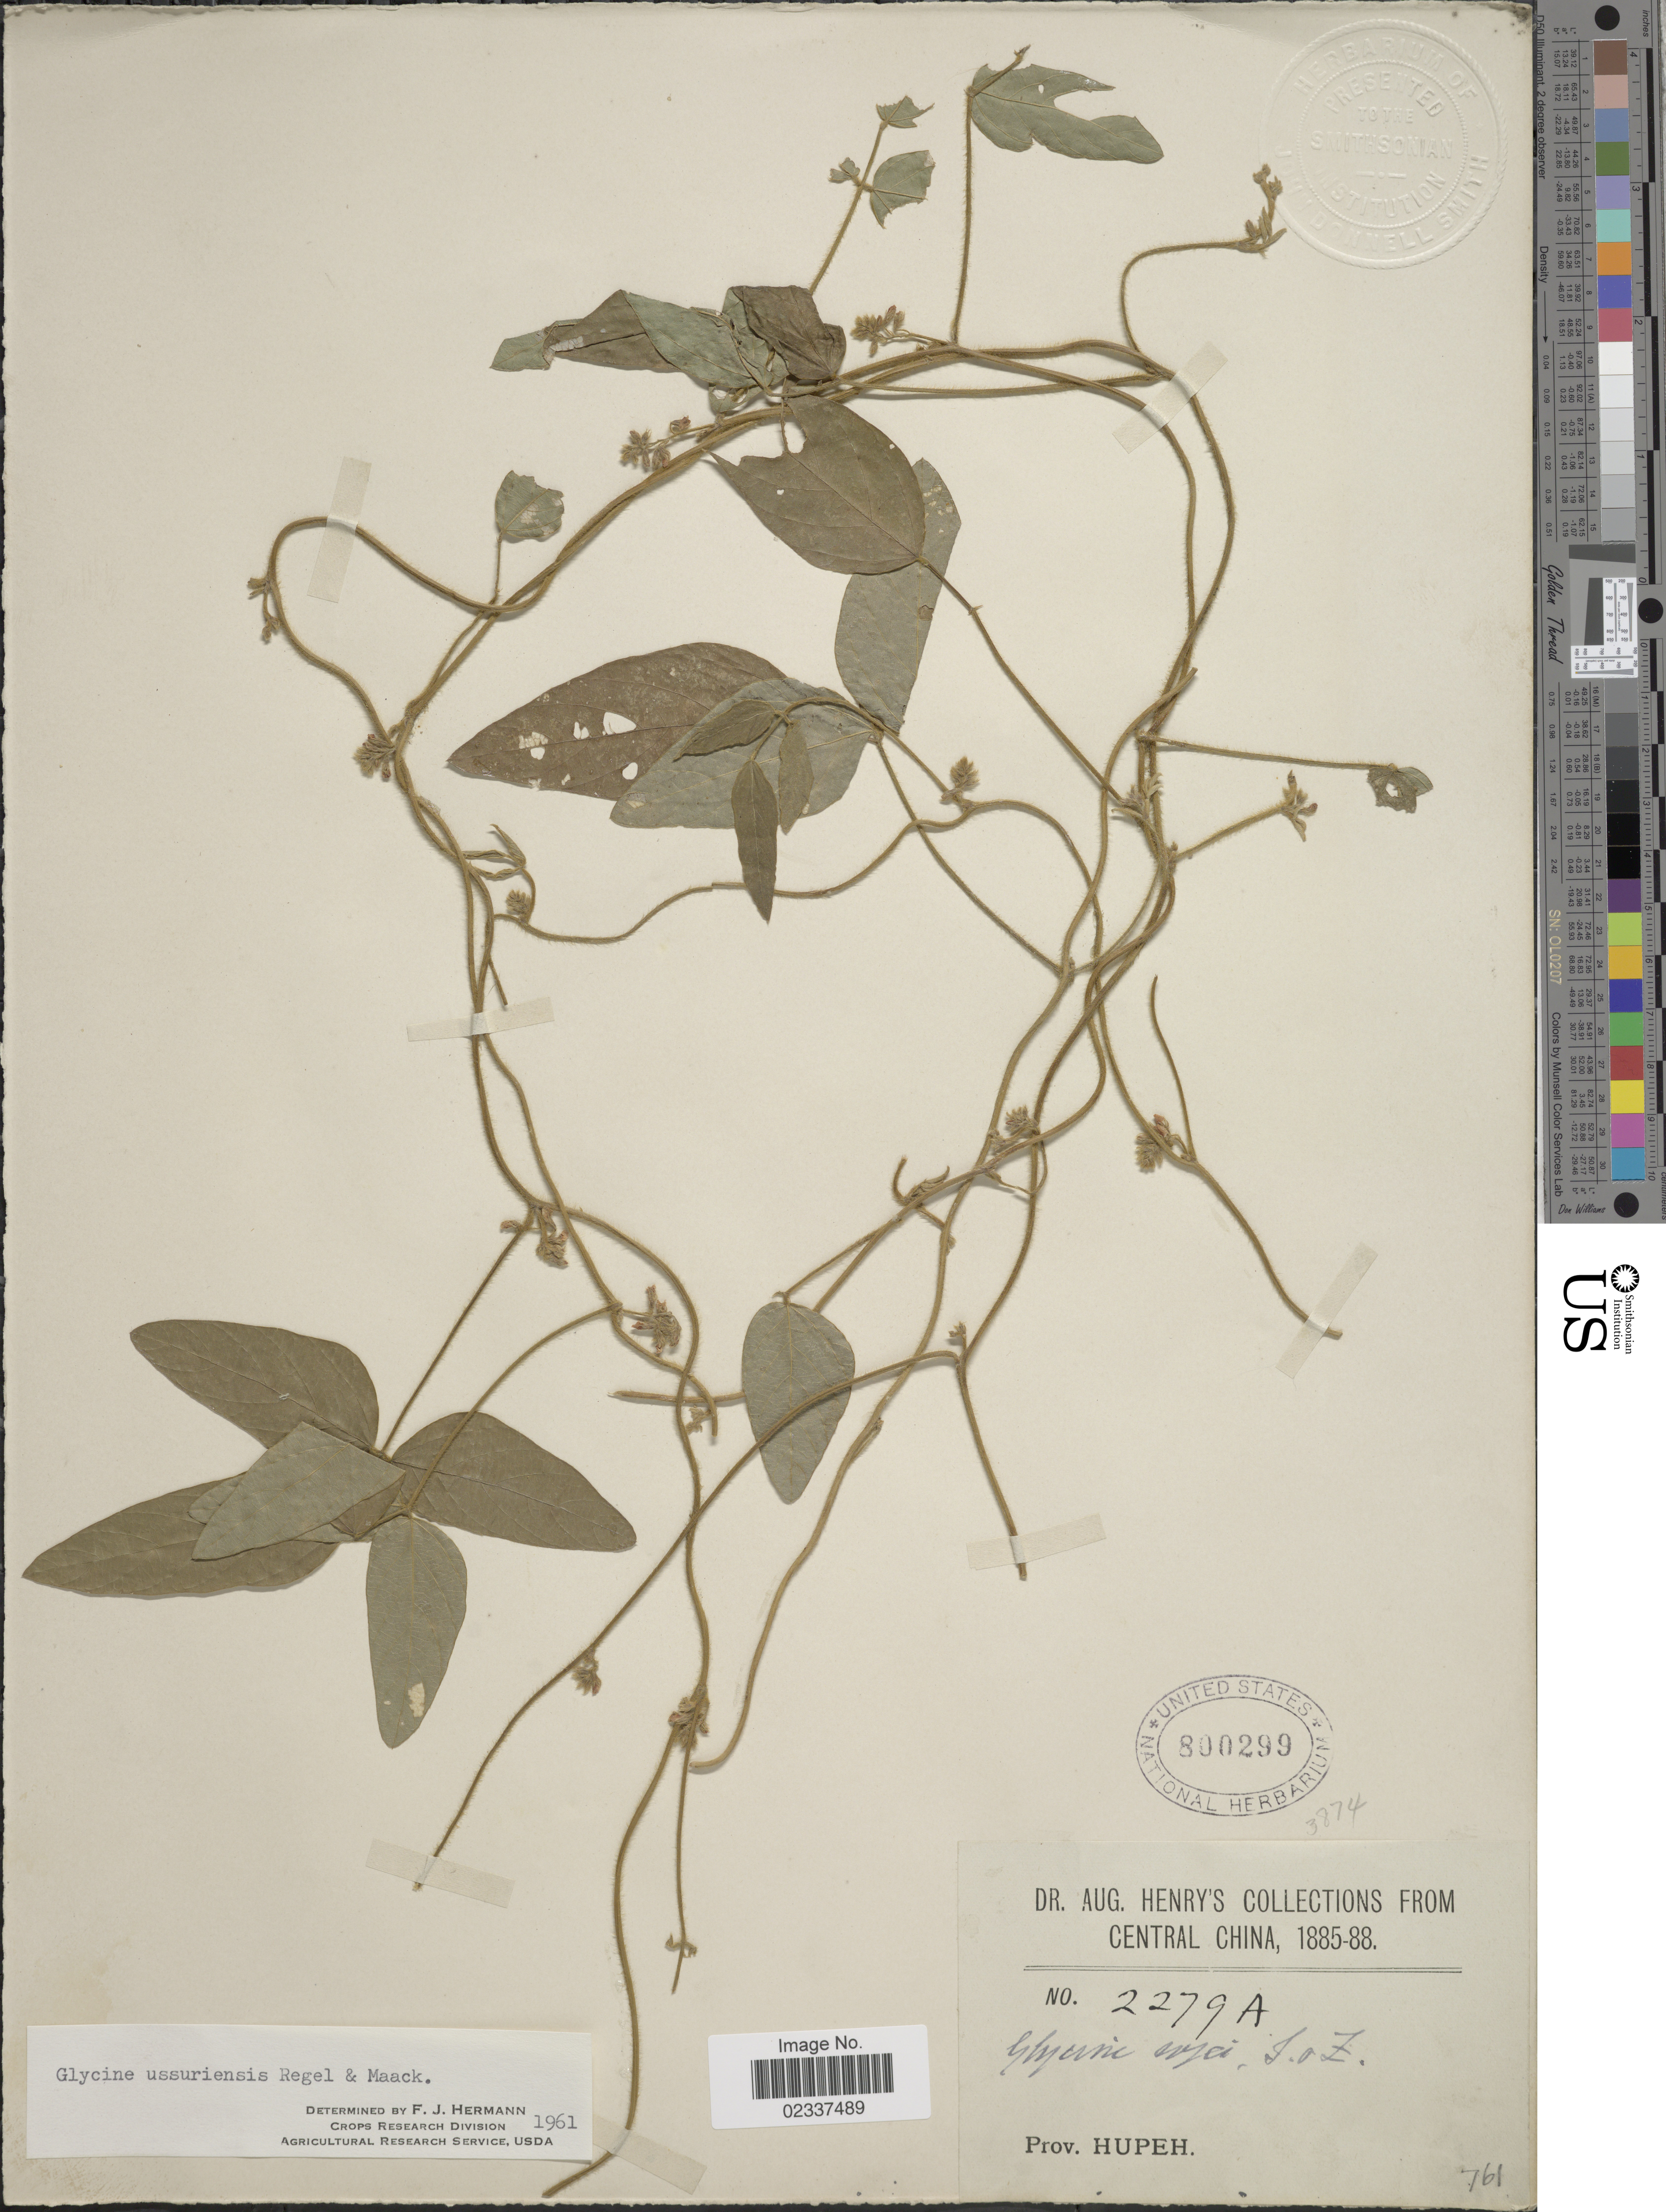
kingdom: Plantae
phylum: Tracheophyta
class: Magnoliopsida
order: Fabales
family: Fabaceae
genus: Glycine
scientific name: Glycine soja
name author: Siebold & Zucc.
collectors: A. Henry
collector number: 2279 A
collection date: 1885/1888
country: China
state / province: Hubei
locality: Prov. Hupeh. Central China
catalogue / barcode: US 800299